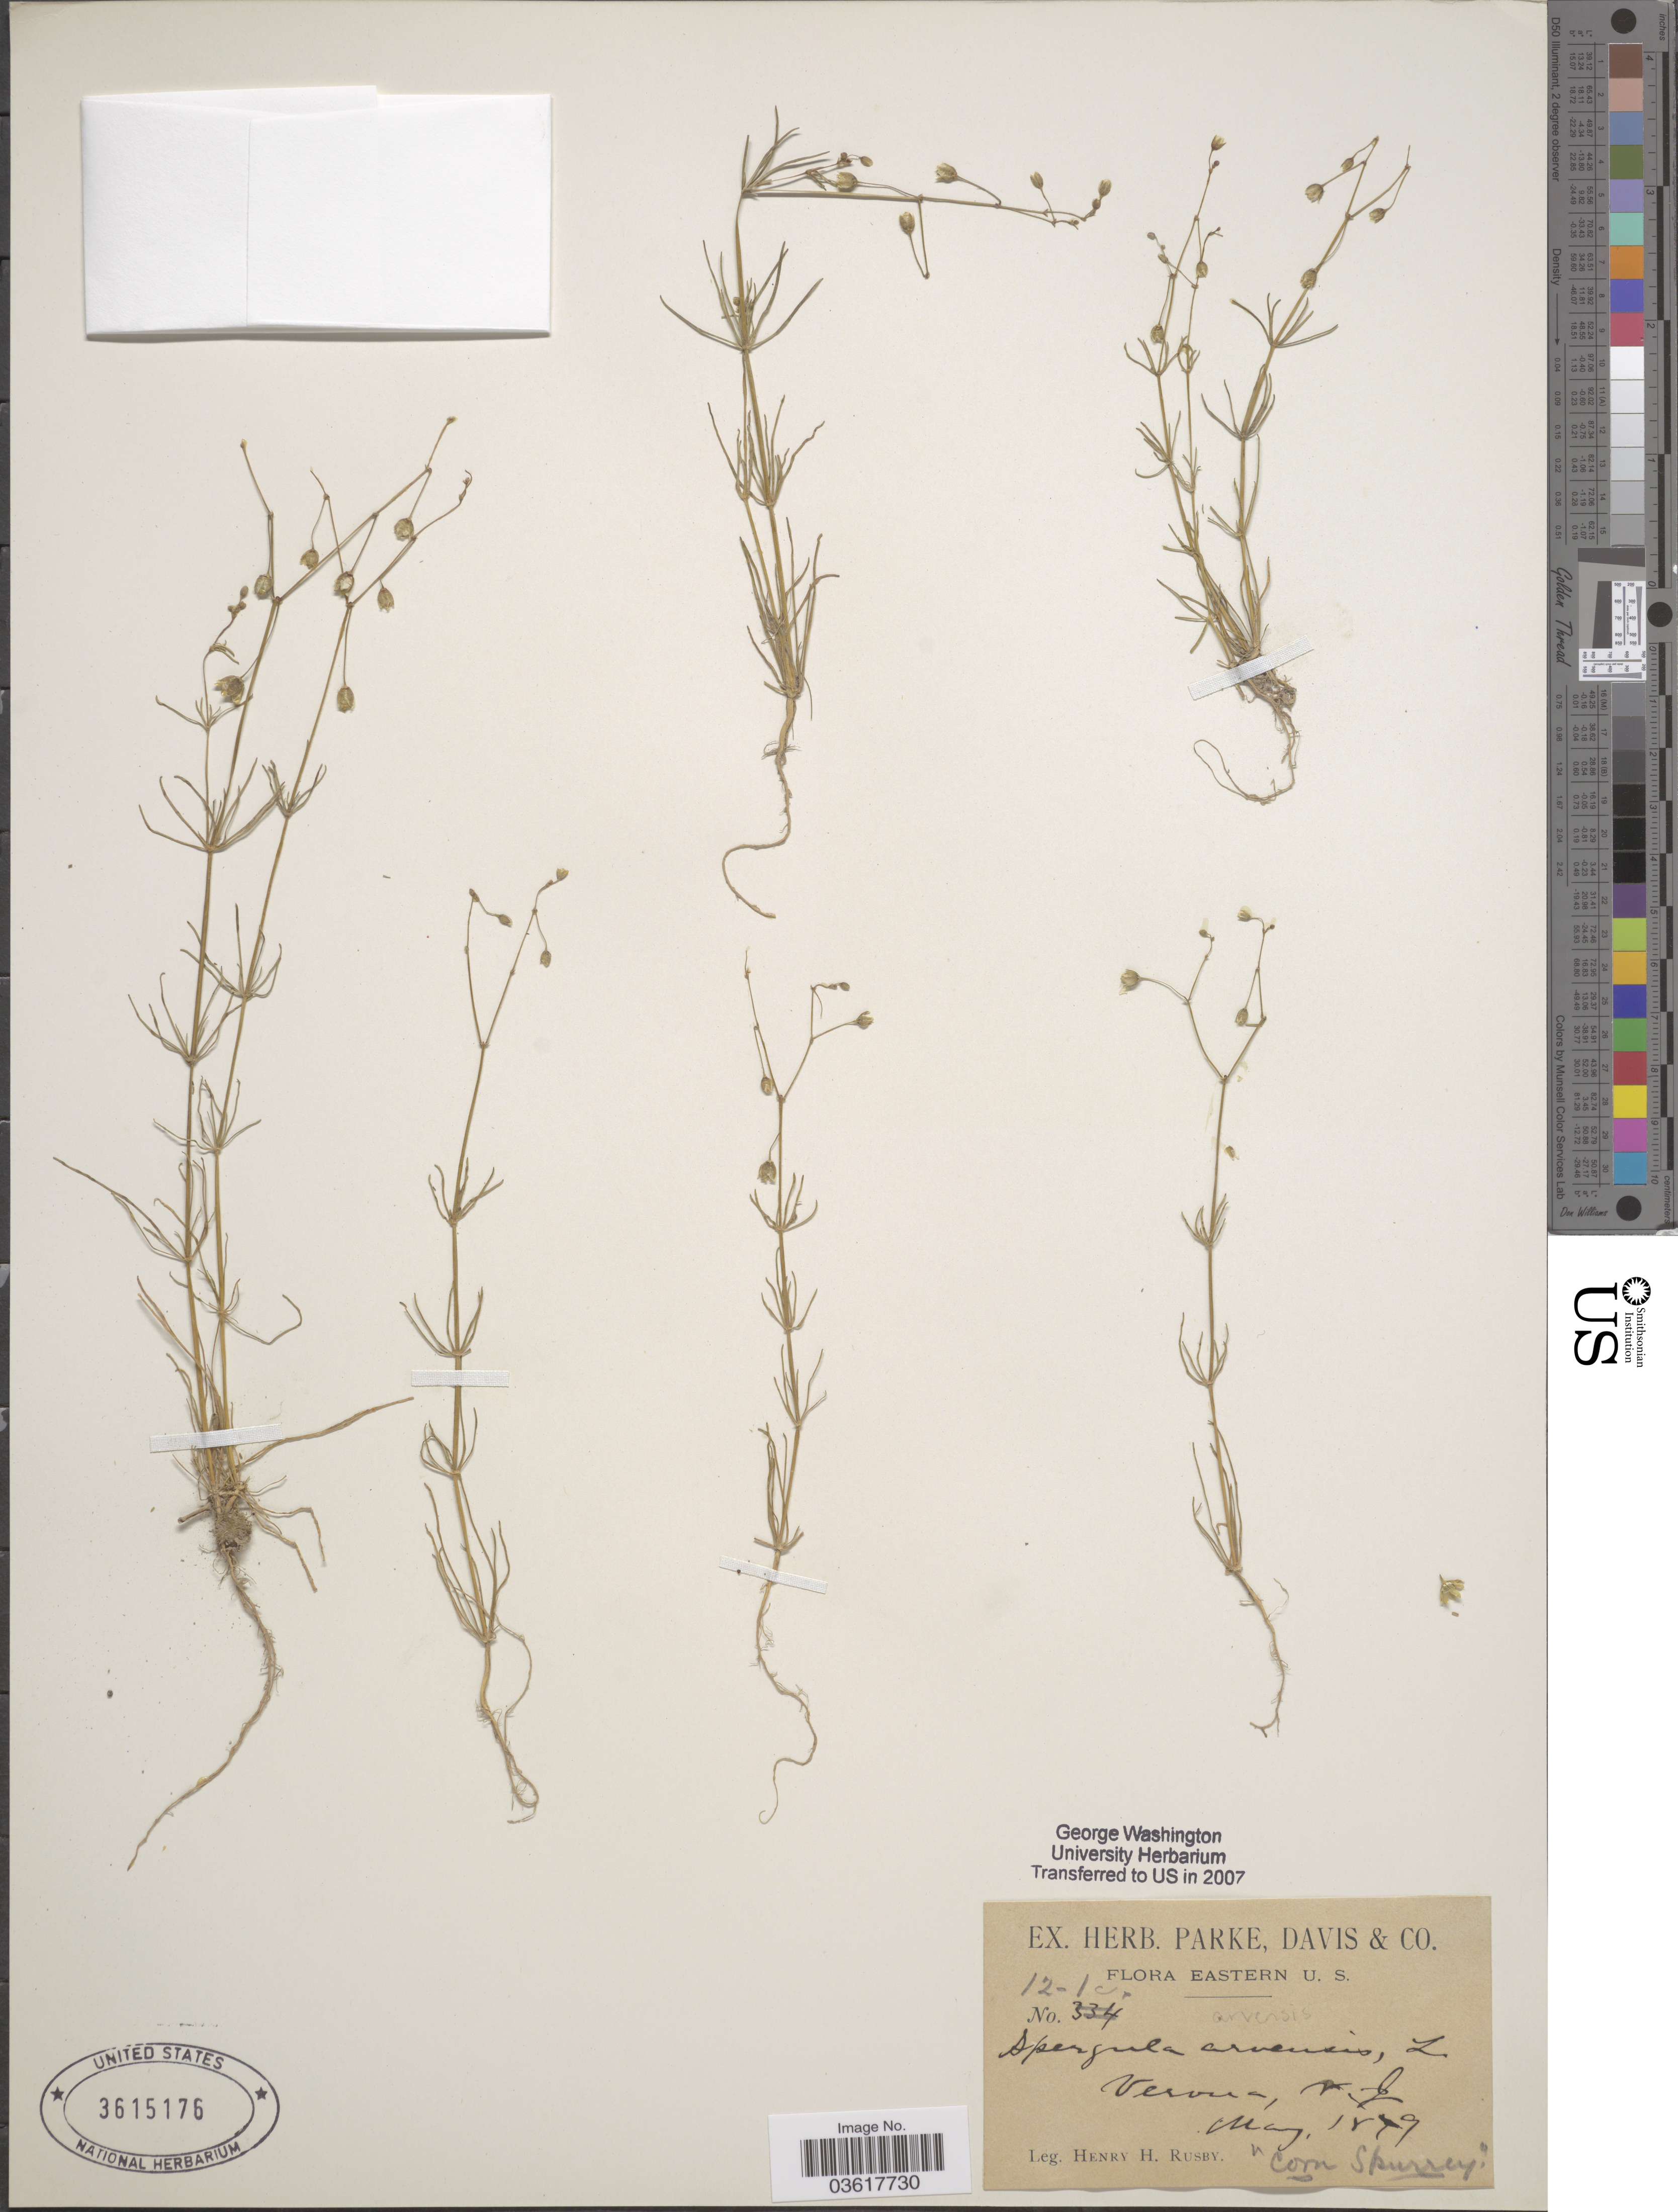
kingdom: Plantae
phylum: Tracheophyta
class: Magnoliopsida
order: Caryophyllales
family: Caryophyllaceae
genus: Spergula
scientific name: Spergula arvensis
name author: L.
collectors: H. H. Rusby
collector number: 12-1C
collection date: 1879-05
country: United States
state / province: New Jersey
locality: Eastern. Verona.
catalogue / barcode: US 3615176